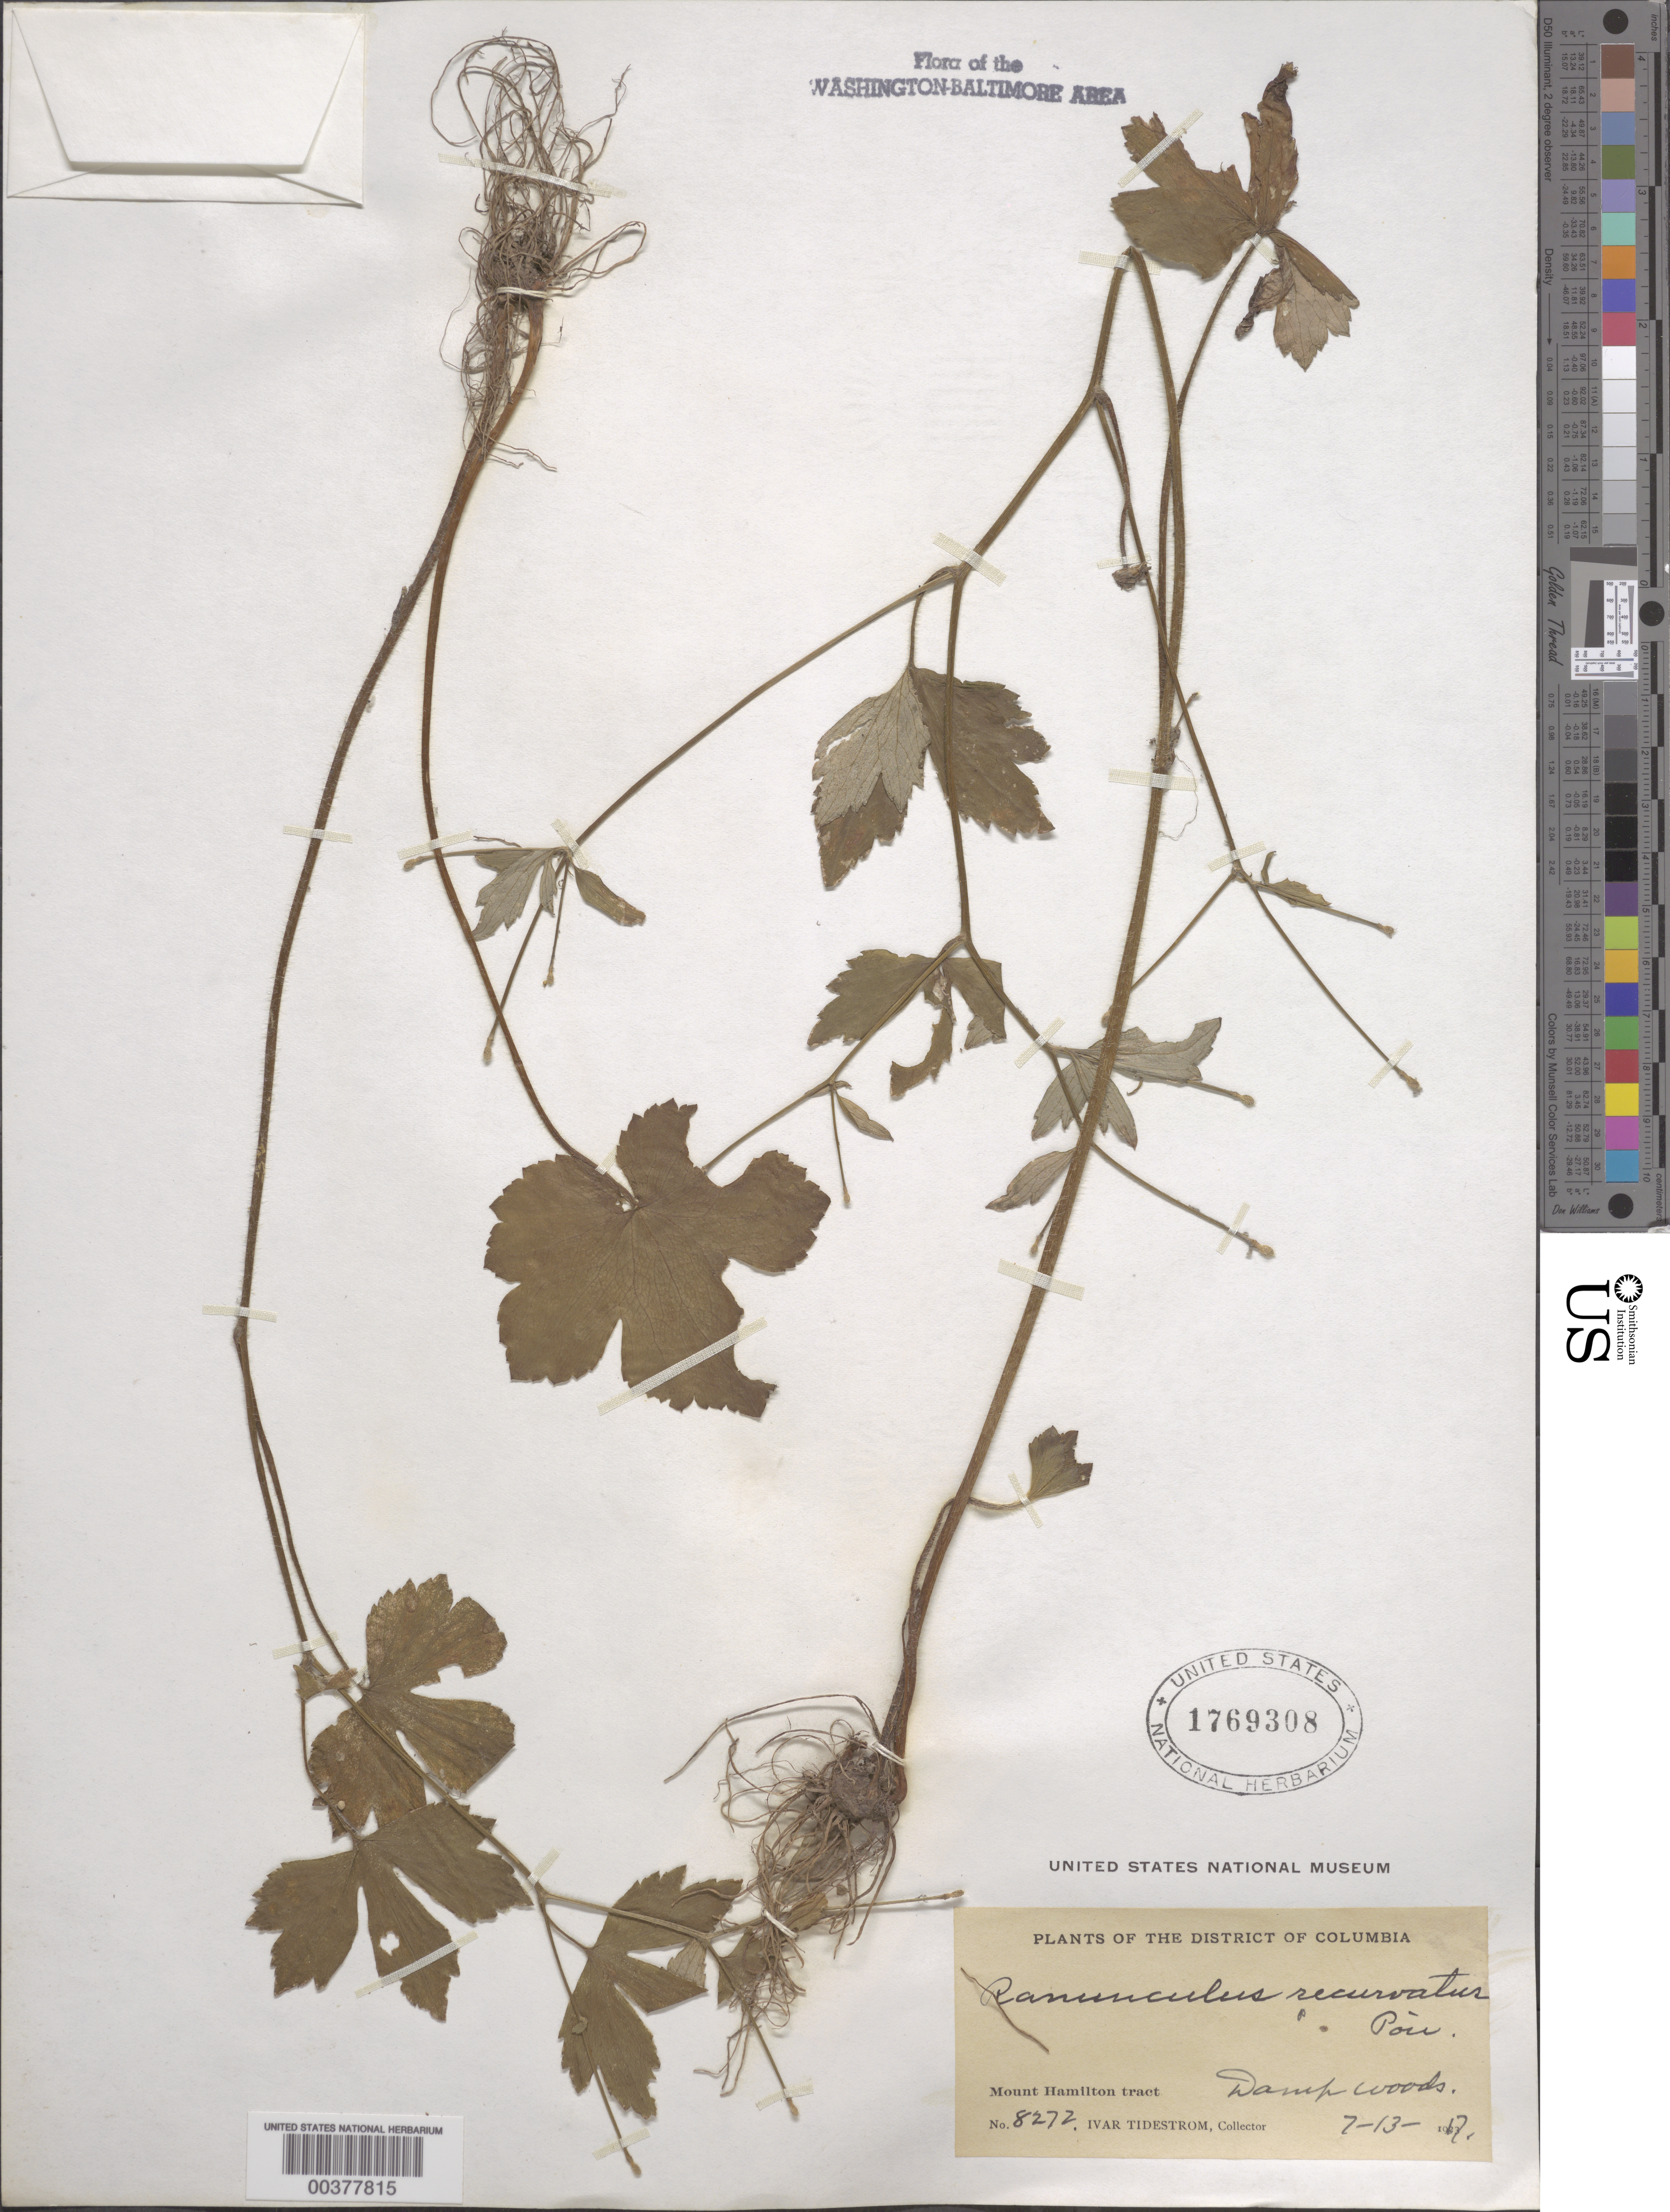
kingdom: Plantae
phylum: Tracheophyta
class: Magnoliopsida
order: Ranunculales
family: Ranunculaceae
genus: Ranunculus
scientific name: Ranunculus recurvatus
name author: Poir.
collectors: I. F. Tidestrom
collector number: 8272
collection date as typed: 13 Jul 1917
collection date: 1917-07-13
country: United States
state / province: District of Columbia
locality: Mount Hamilton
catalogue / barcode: US 1769308